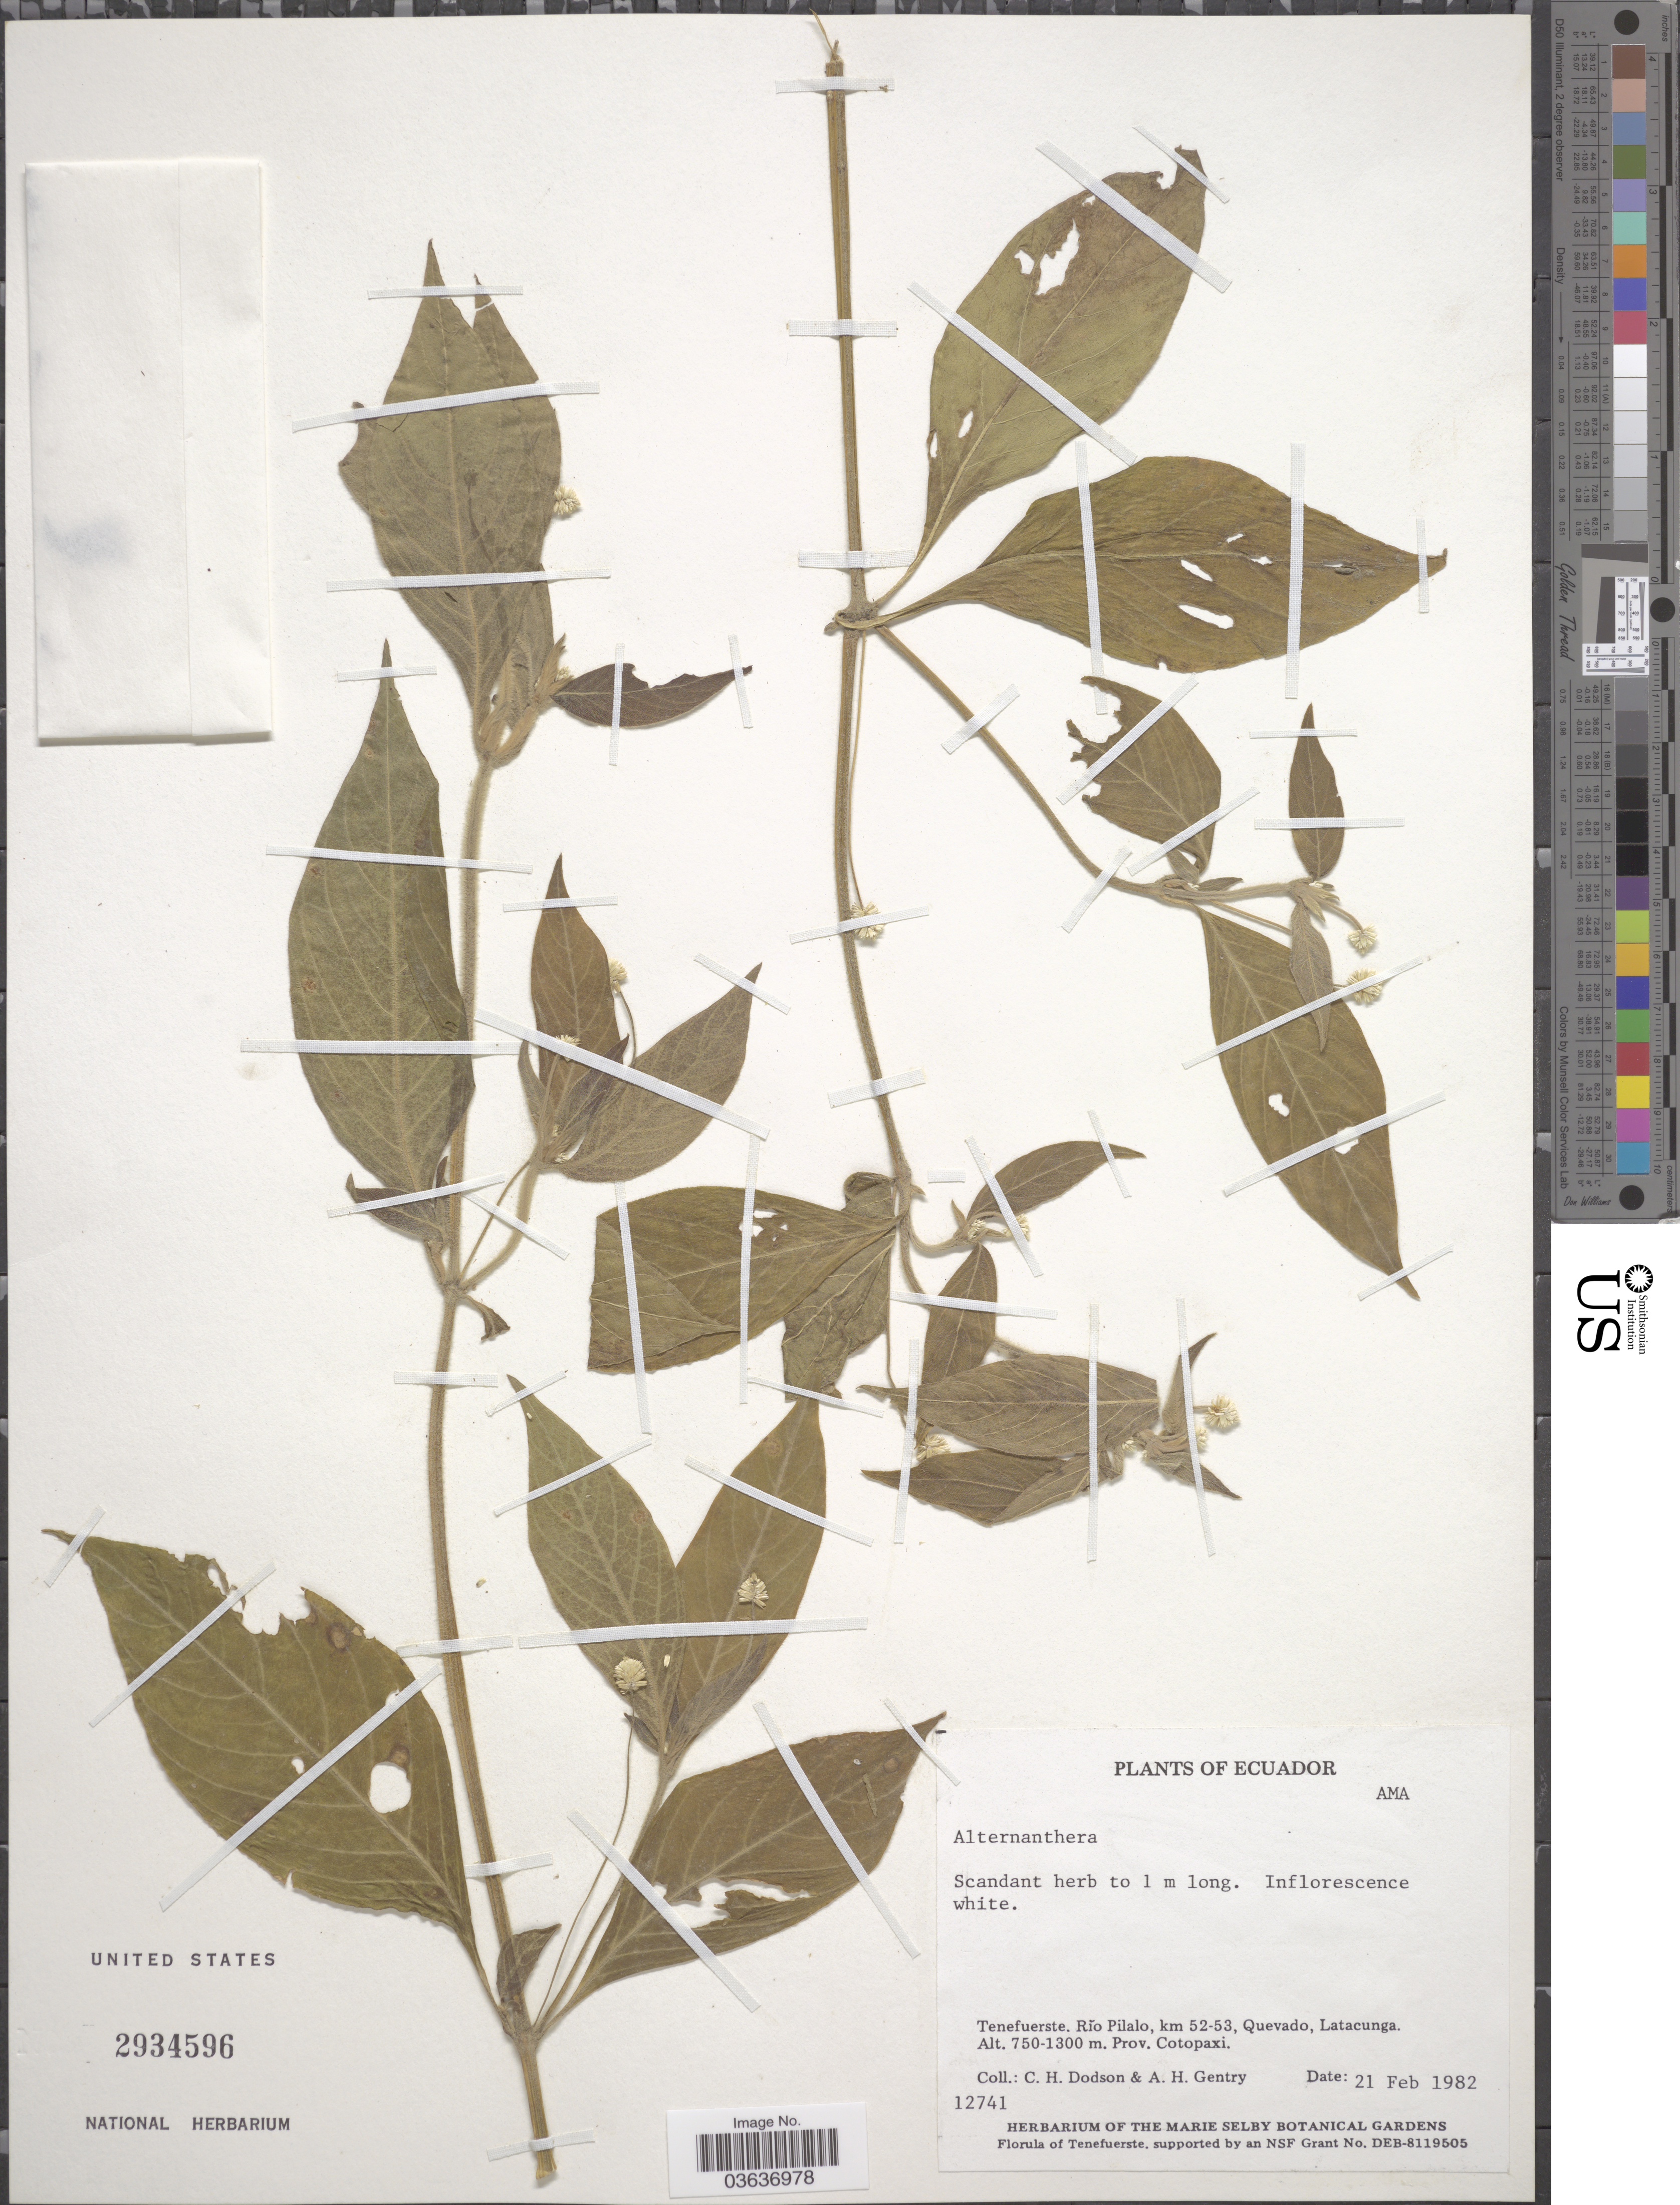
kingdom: Plantae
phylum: Tracheophyta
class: Magnoliopsida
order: Caryophyllales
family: Amaranthaceae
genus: Alternanthera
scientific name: Alternanthera sp.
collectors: C. H. Dodson & A. H. Gentry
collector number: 12741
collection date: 1982-02-21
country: Ecuador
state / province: Cotopaxi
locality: Tenefuerste. Río Pilalo, km 52-53, Quevado, Latacunga.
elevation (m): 750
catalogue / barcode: US 2934596